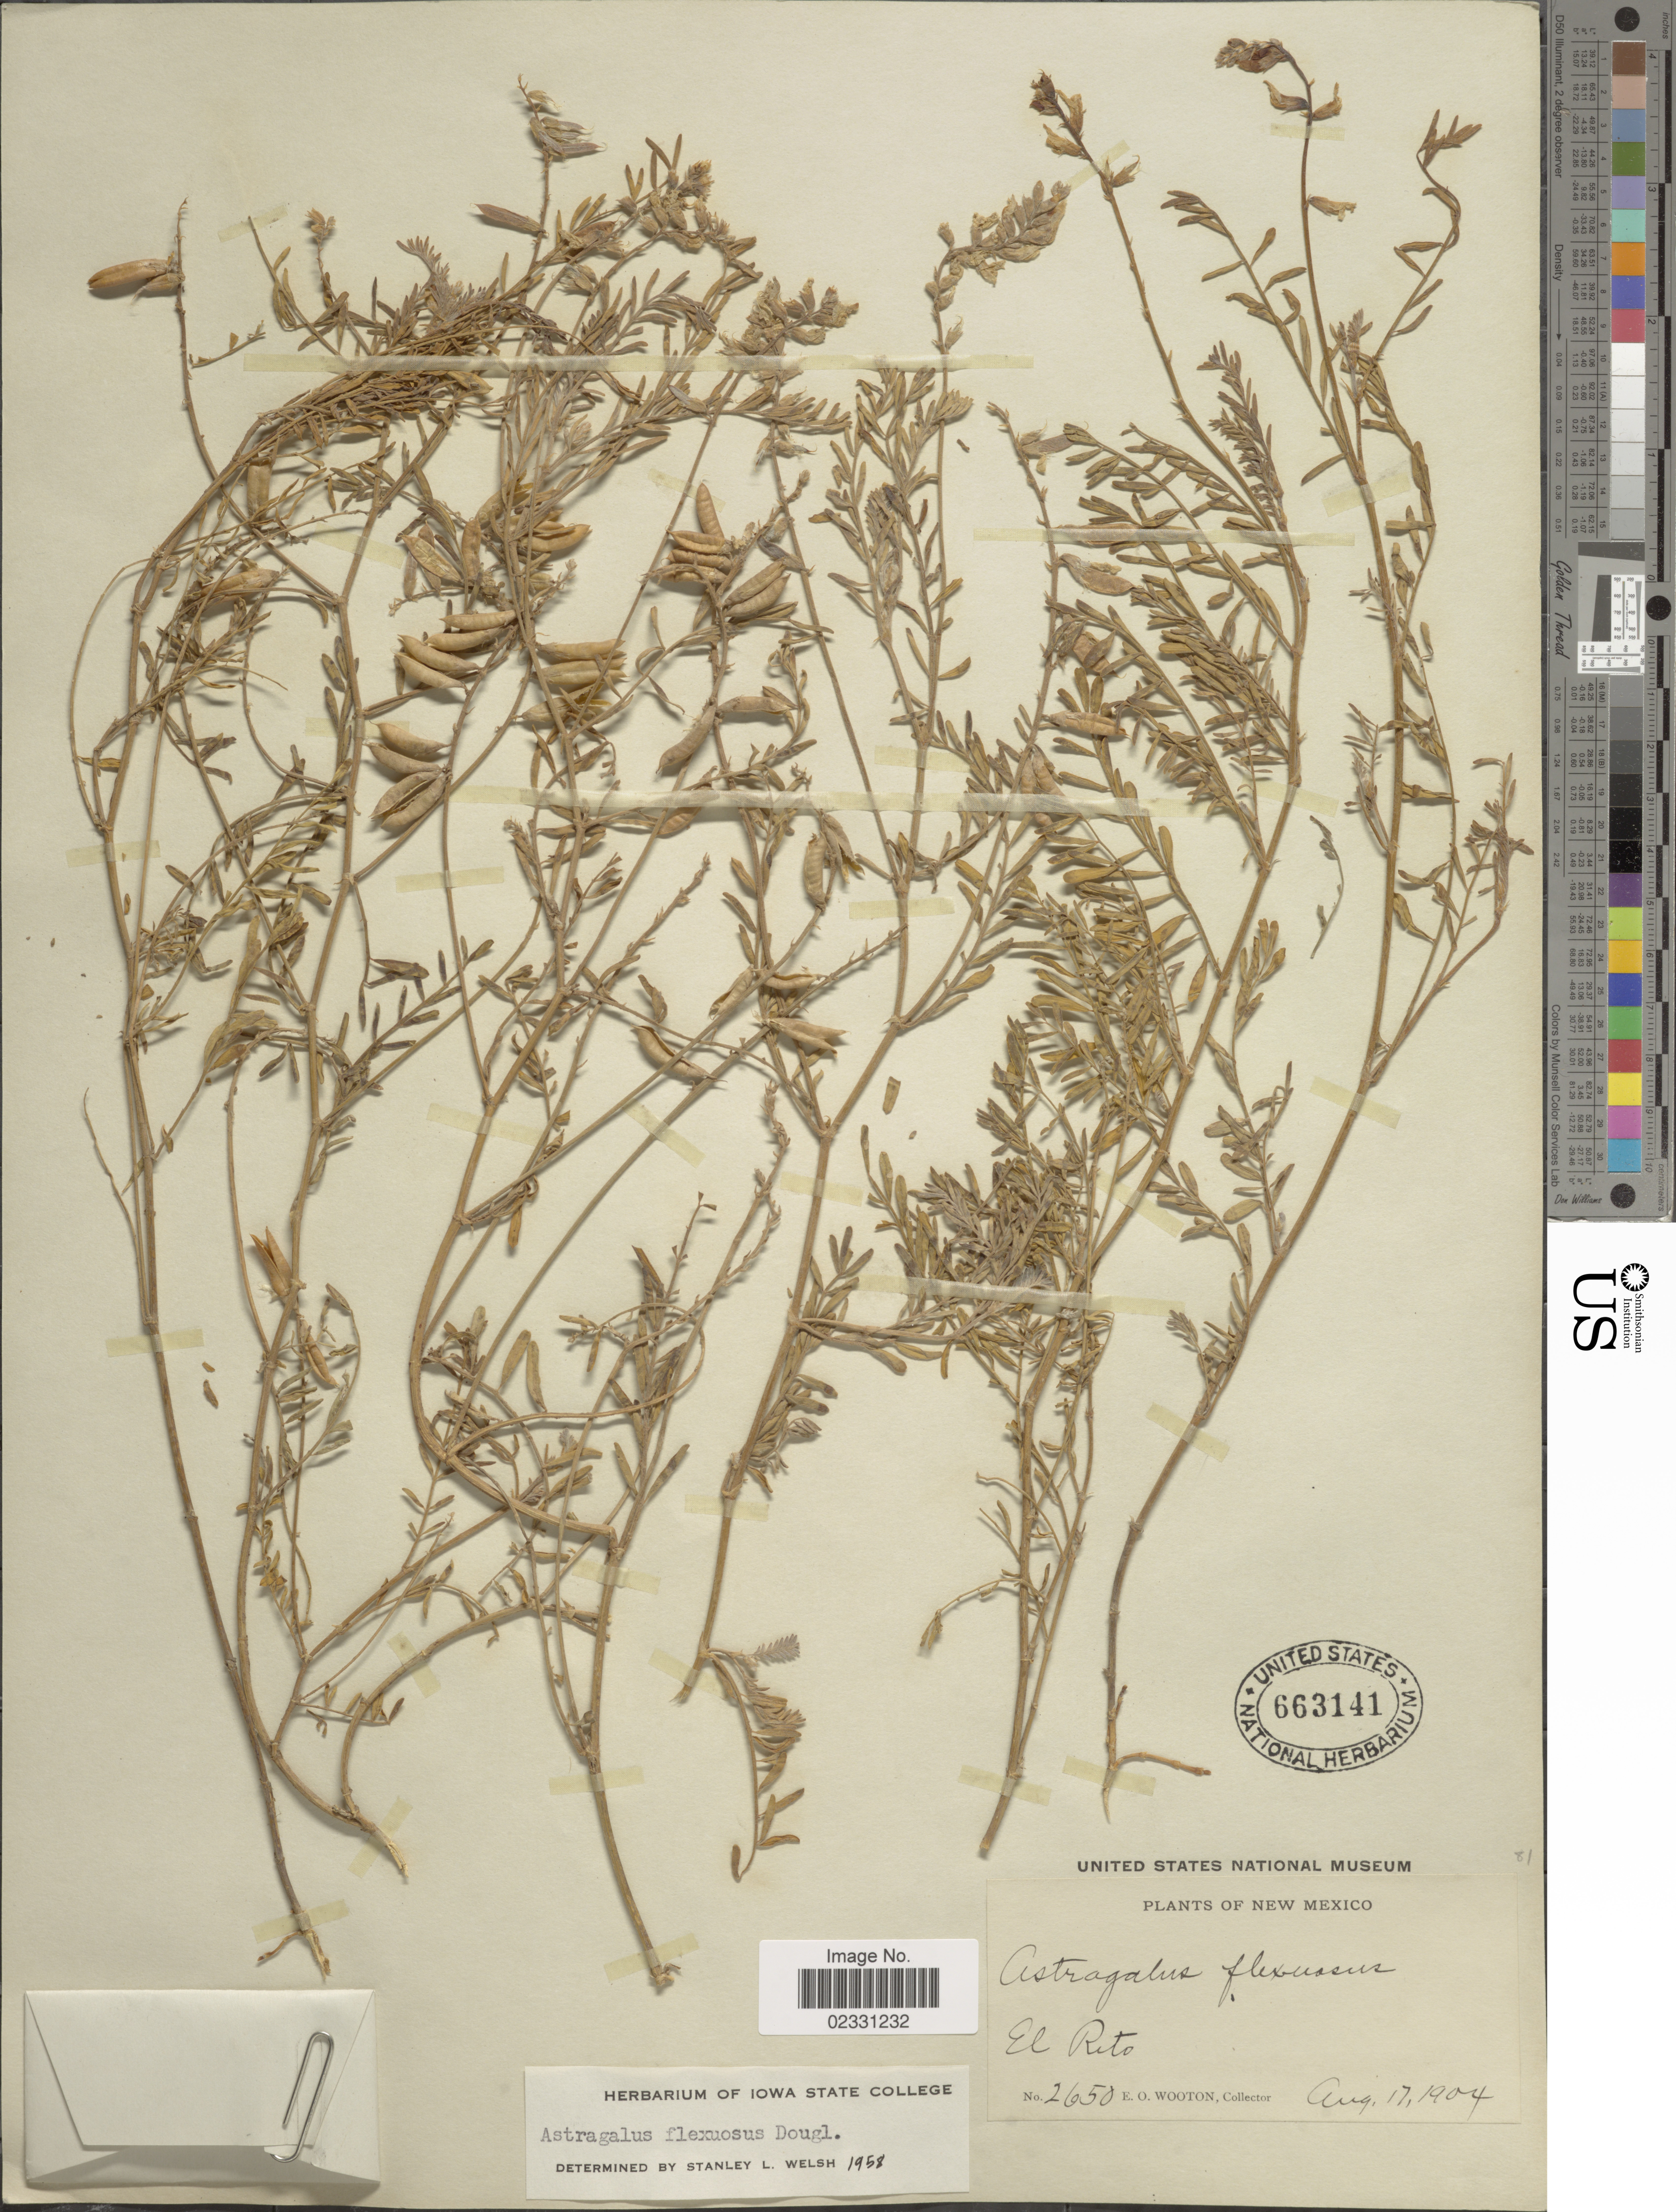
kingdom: Plantae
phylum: Tracheophyta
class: Magnoliopsida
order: Fabales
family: Fabaceae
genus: Astragalus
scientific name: Astragalus flexuosus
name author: (Hook.) Douglas ex G. Don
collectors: E. O. Wooton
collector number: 2650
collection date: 1904-08-17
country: United States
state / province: New Mexico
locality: El Rito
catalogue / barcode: US 663141